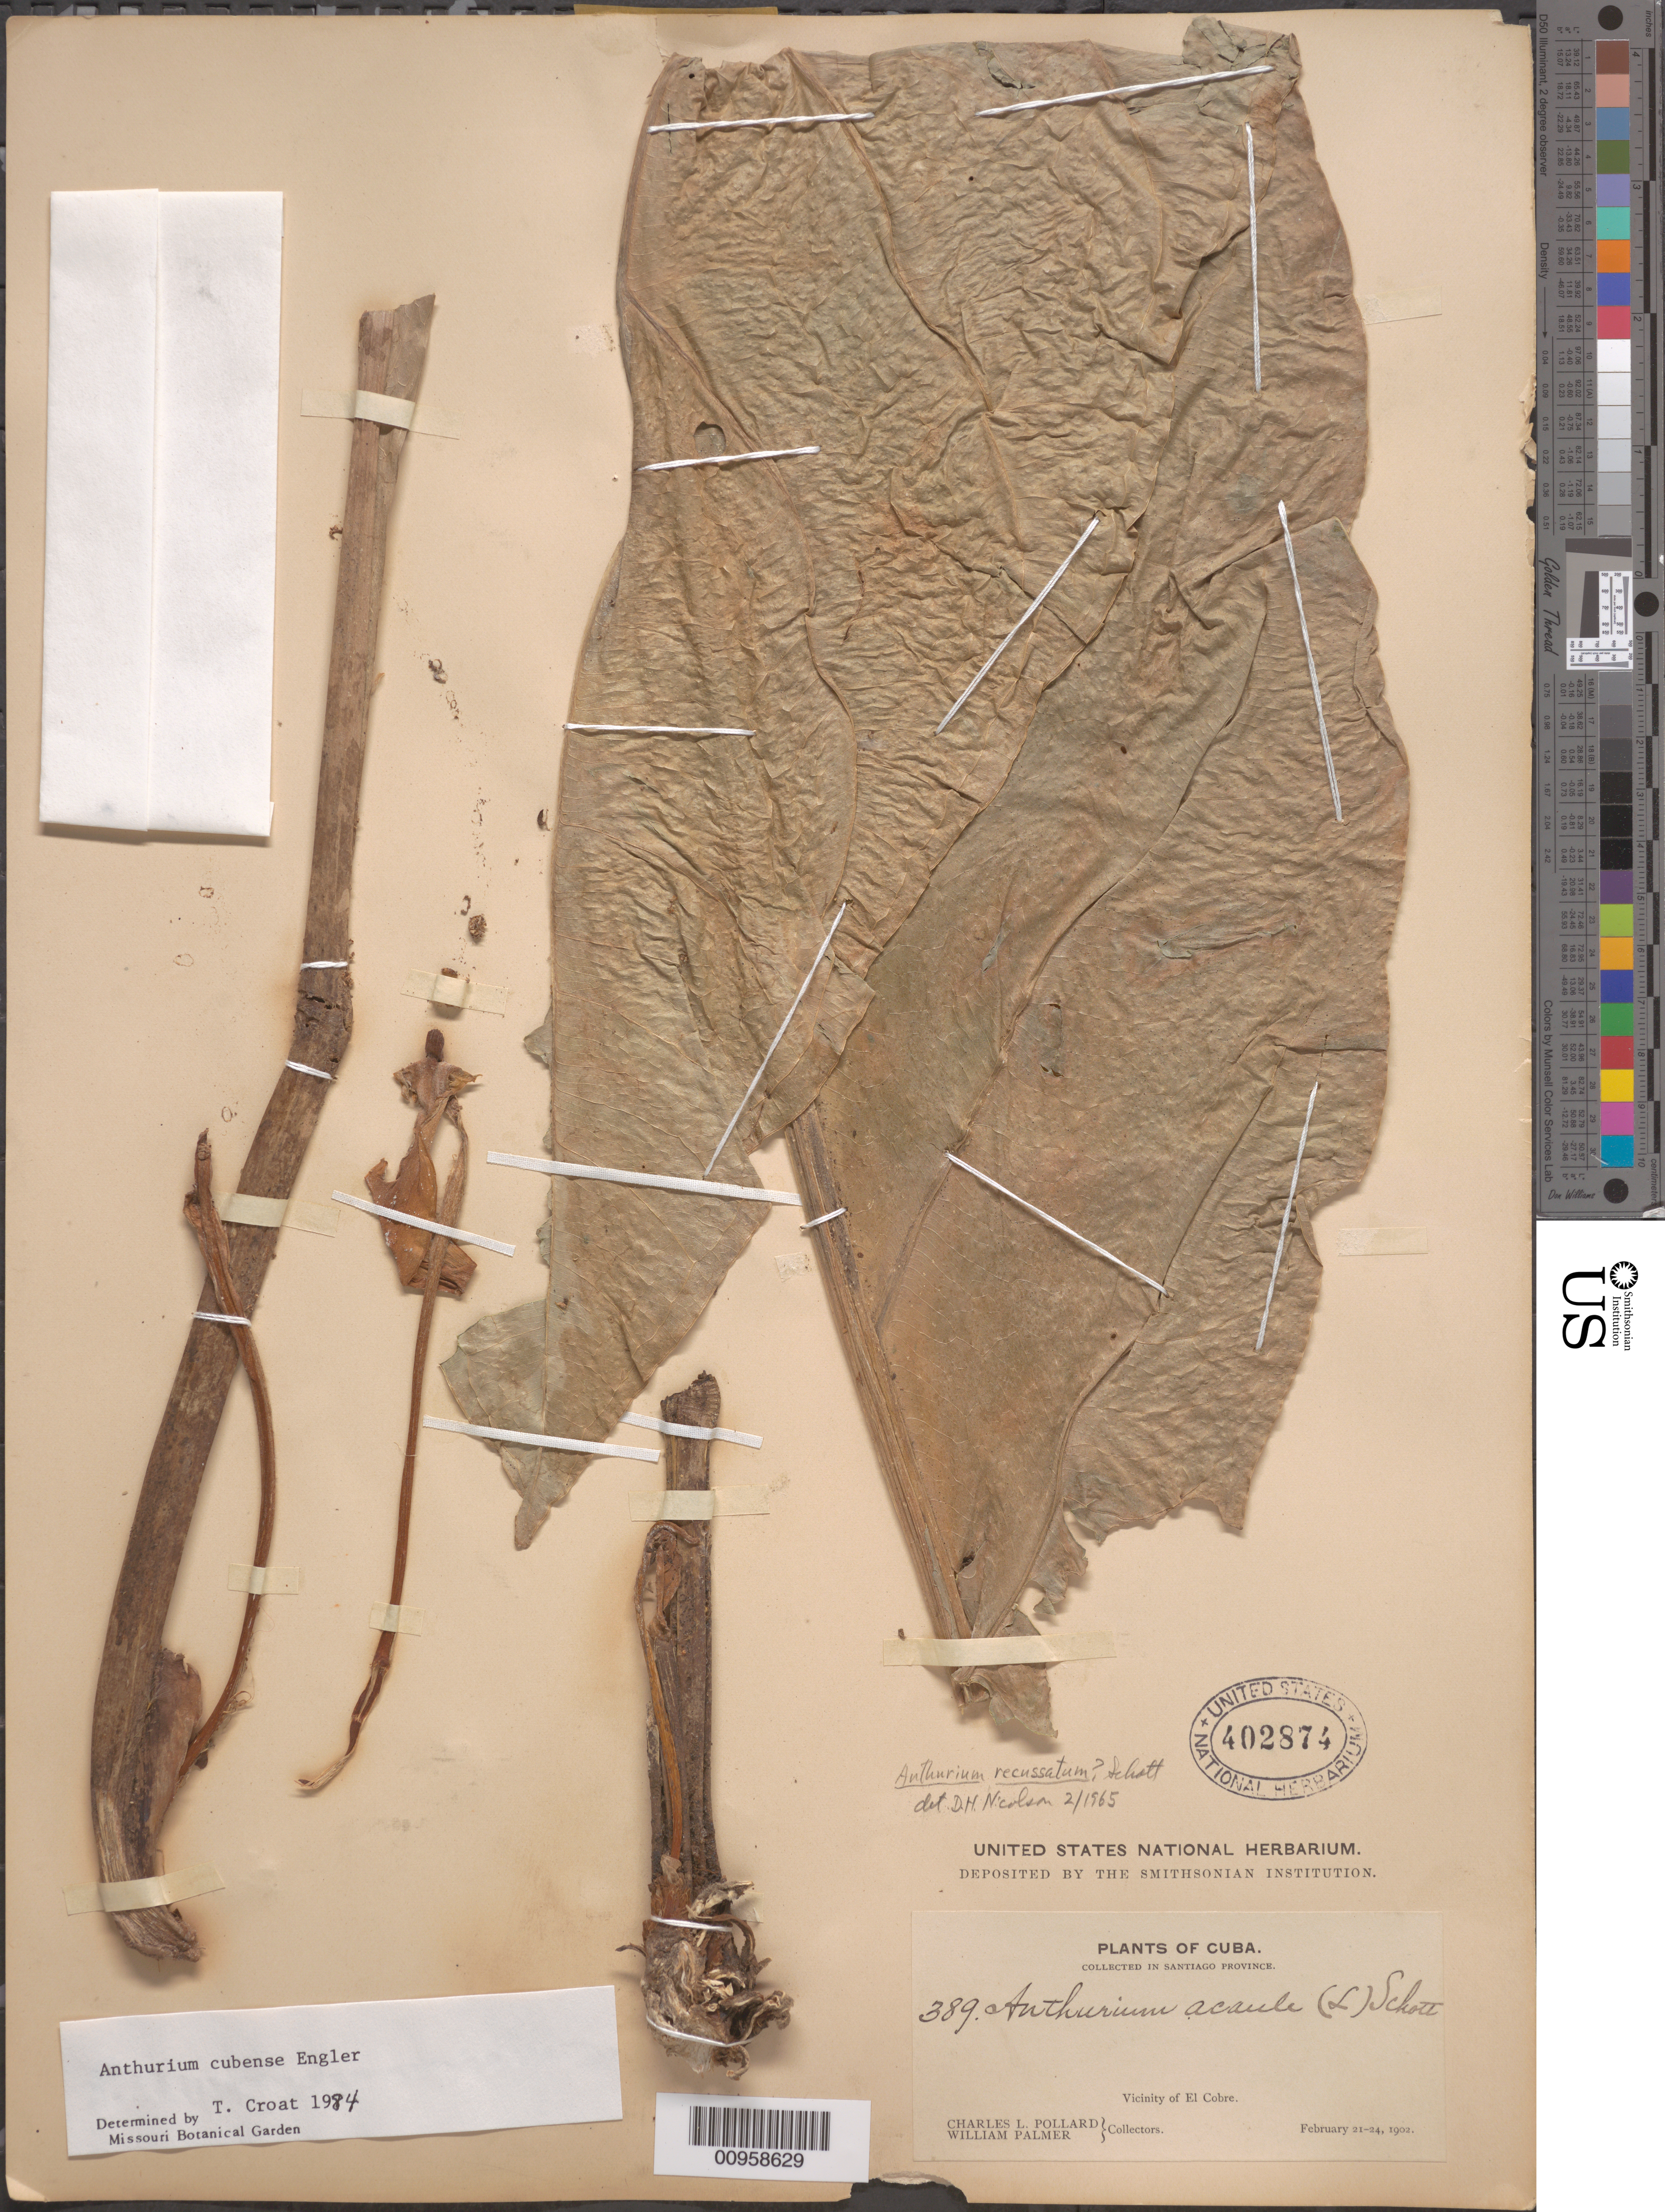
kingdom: Plantae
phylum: Tracheophyta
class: Liliopsida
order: Alismatales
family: Araceae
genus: Anthurium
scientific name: Anthurium cubense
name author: Engl.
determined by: Croat, Thomas B., Missouri Botanical Garden (MO)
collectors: C. L. Pollard & W. Palmer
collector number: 389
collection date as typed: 21 Feb 1902 to 24 Feb 1902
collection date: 1902-02-21/1902-02-24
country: Cuba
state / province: Santiago de Cuba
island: Cuba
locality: Vicinity of El Cobre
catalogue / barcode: US 402874